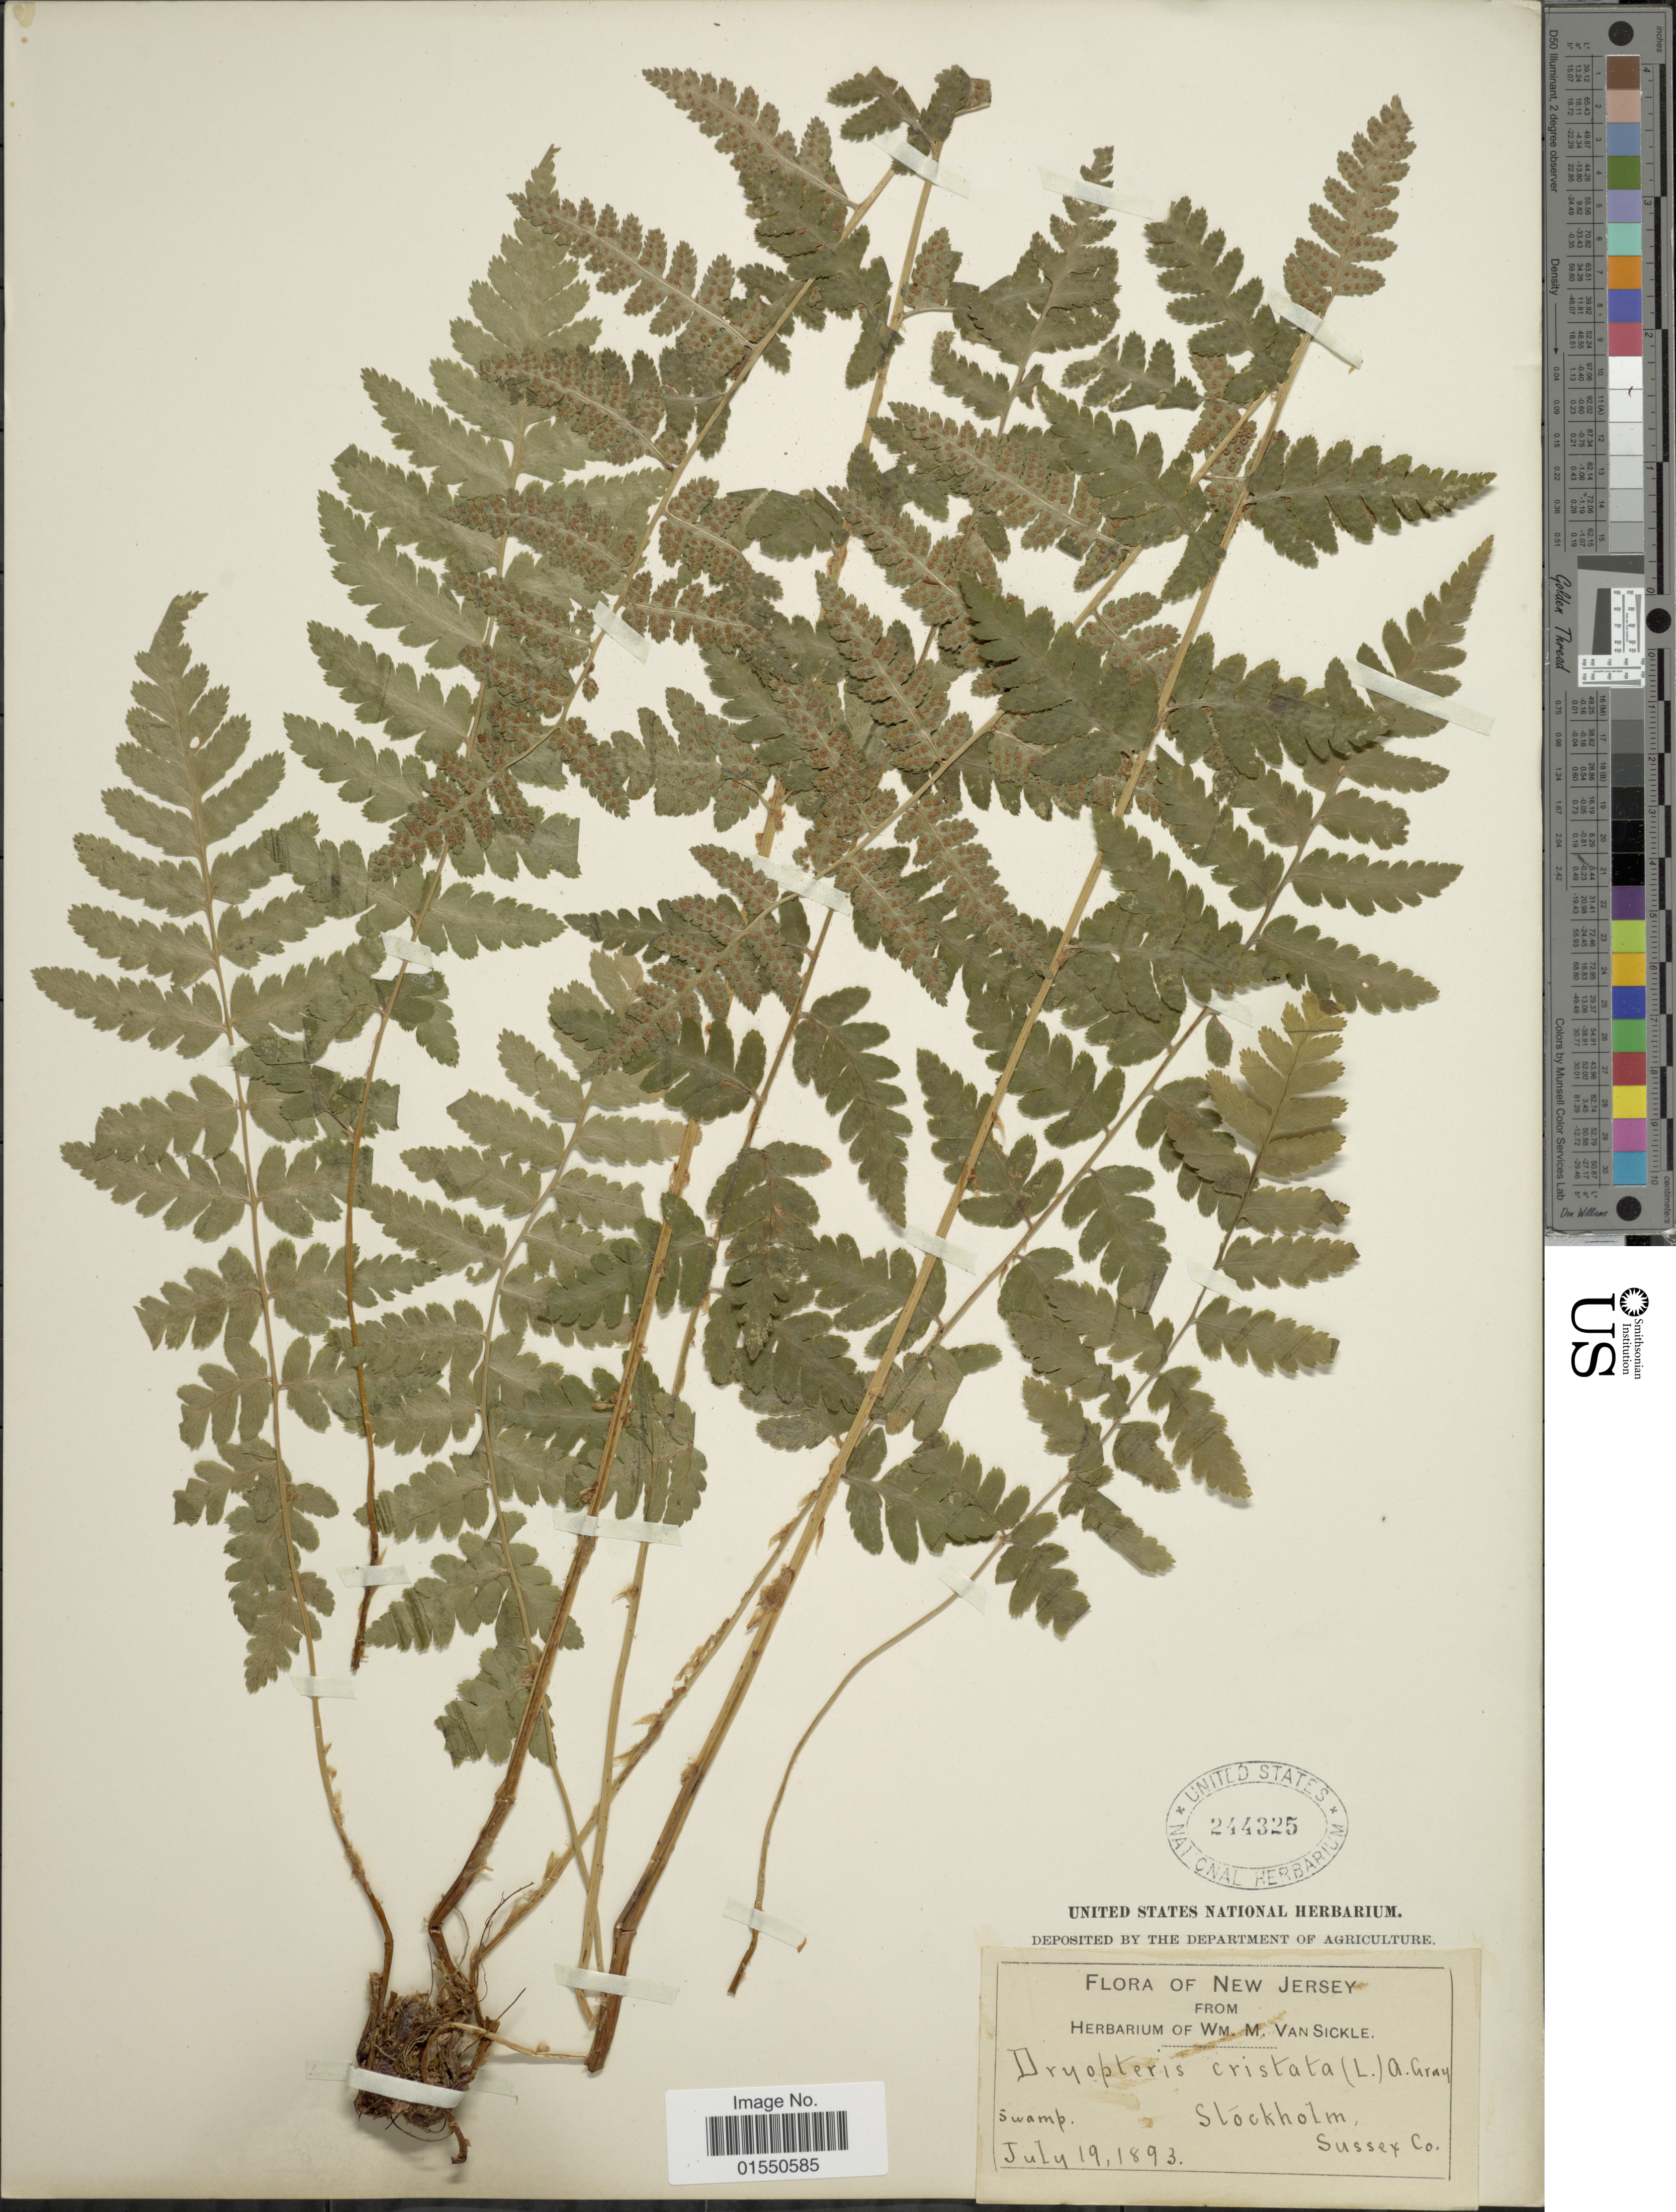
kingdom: Plantae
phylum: Tracheophyta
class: Polypodiopsida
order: Polypodiales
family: Dryopteridaceae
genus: Dryopteris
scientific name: Dryopteris cristata var. spinulosa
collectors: ex herb. Wm. M. Van Sickle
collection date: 1893-07-19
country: United States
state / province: New Jersey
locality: Stockholm, Sussex Co.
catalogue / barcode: US 24325